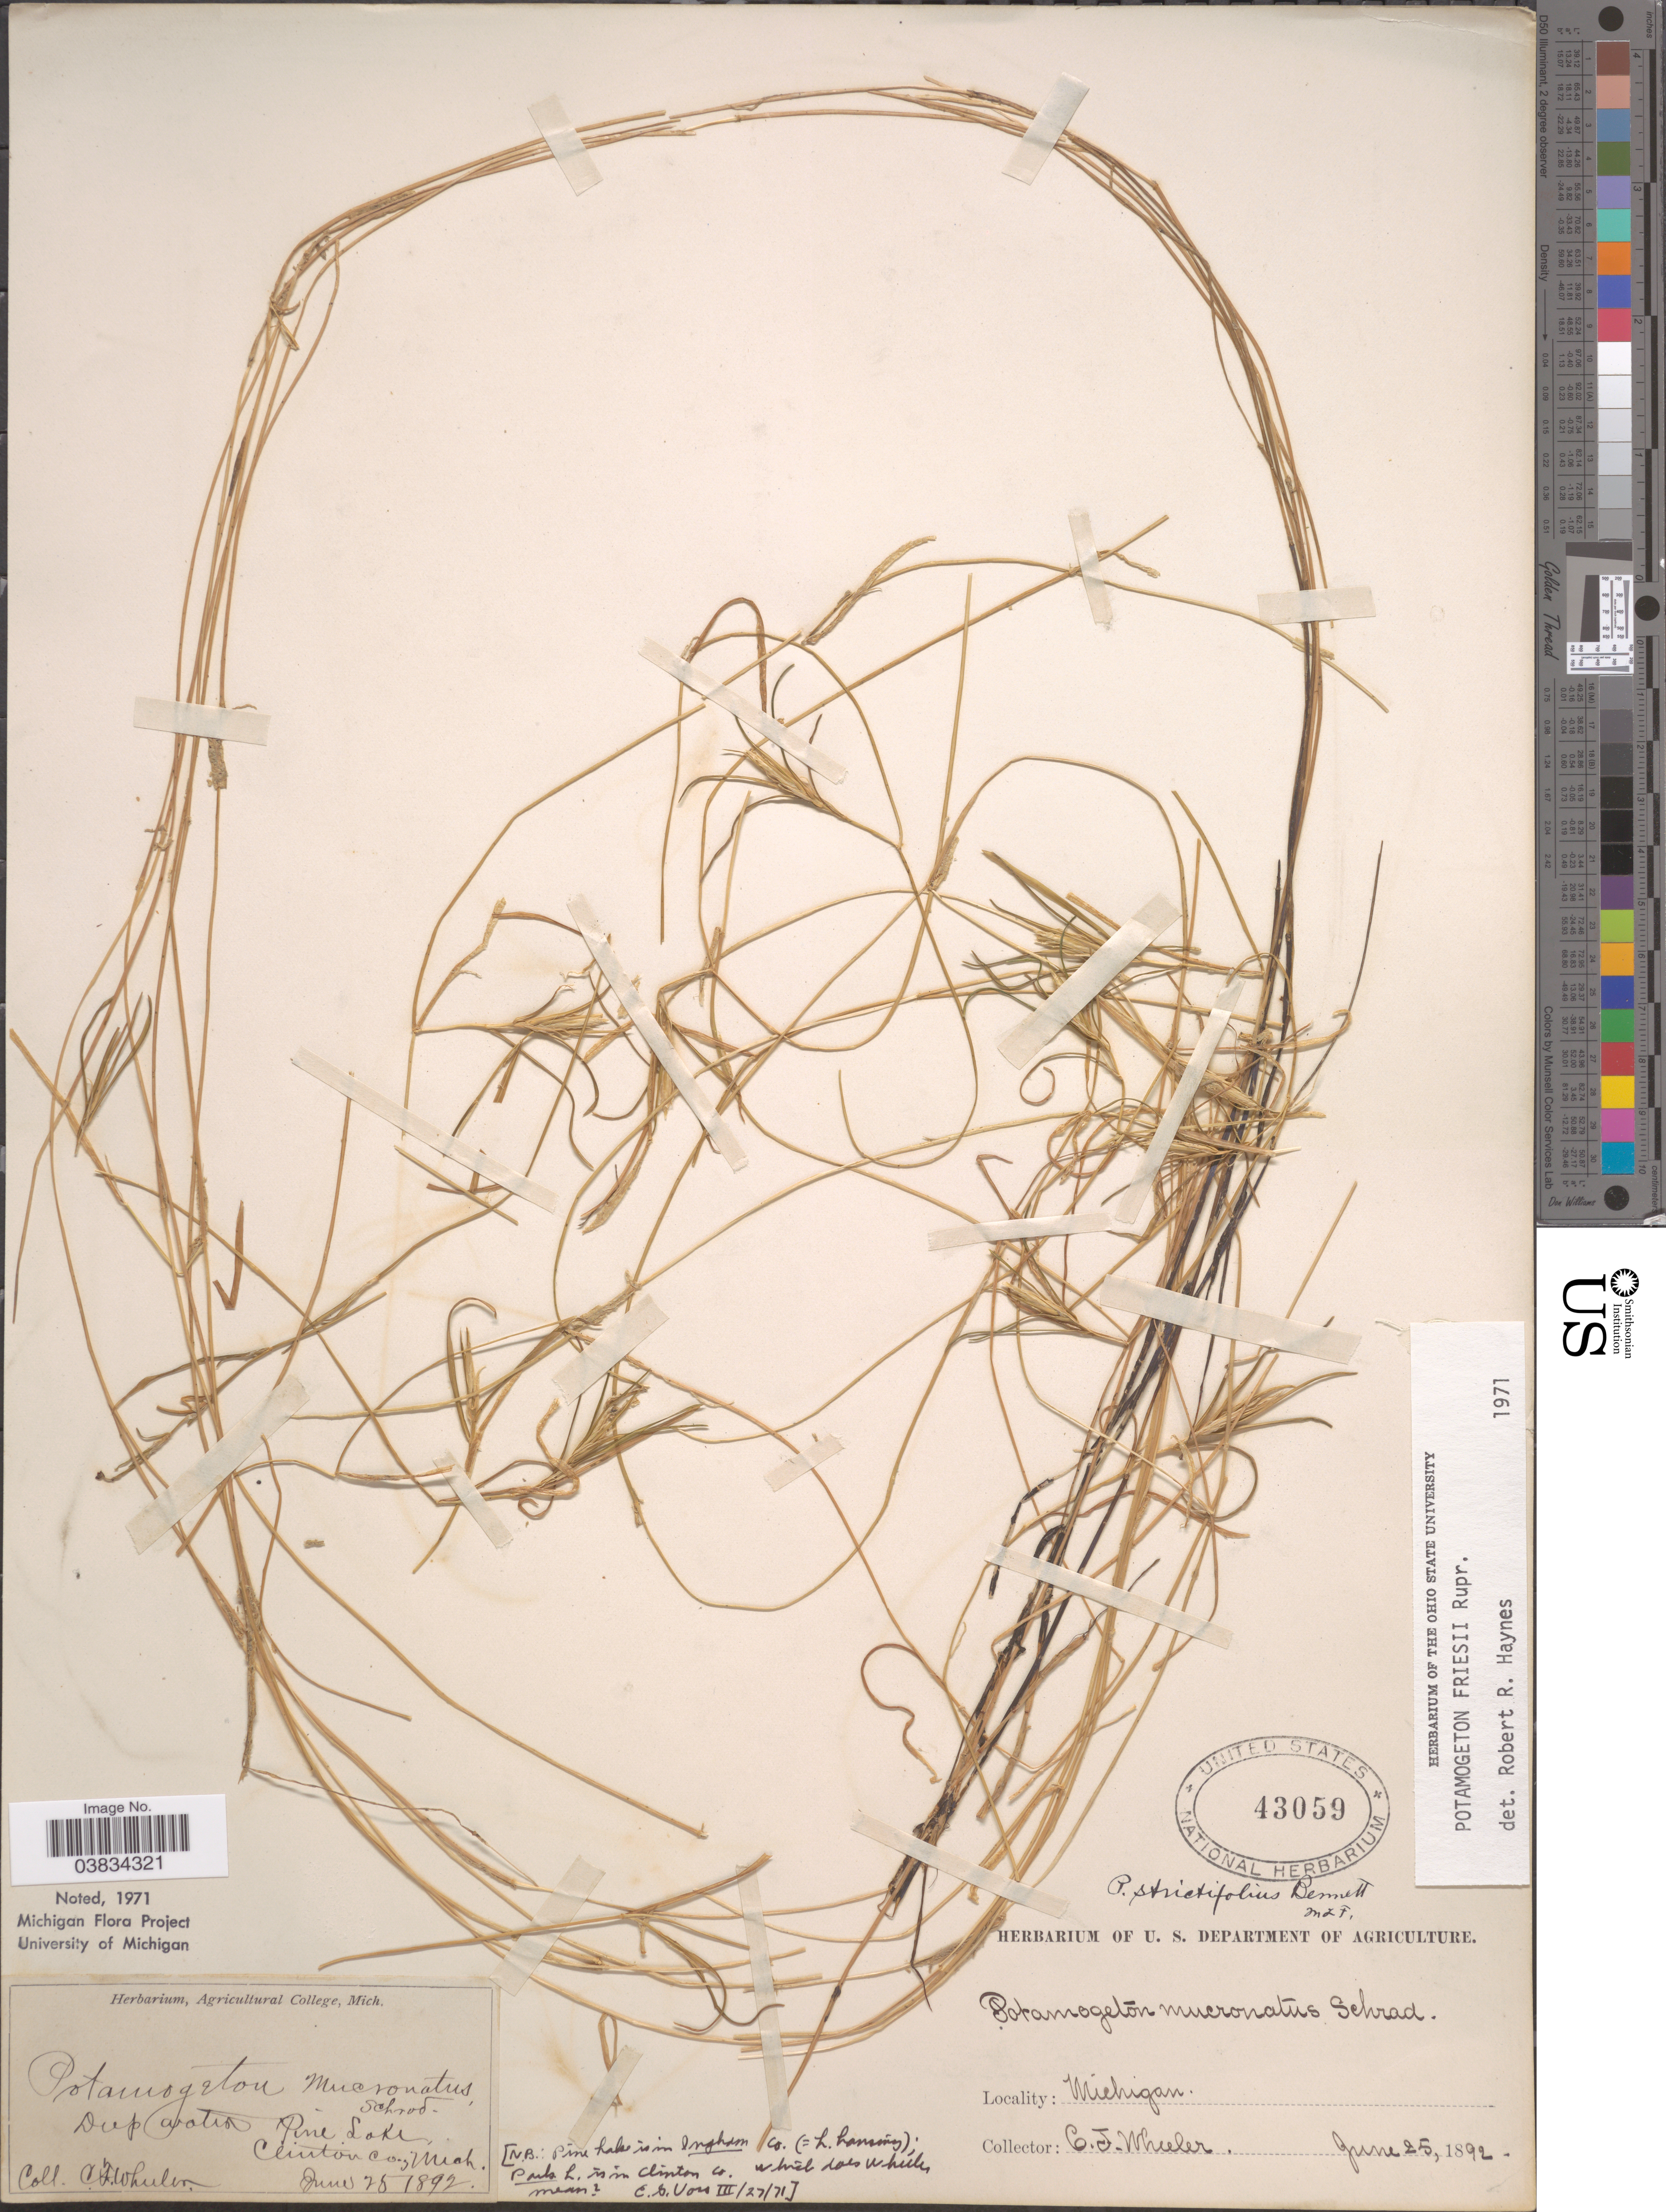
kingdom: Plantae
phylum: Tracheophyta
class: Liliopsida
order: Alismatales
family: Potamogetonaceae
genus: Potamogeton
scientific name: Potamogeton friesii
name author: Rupr.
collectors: C. Wheeler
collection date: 1892-06-25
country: United States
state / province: Michigan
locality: Pine Lake, Clinton Co.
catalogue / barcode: US 43059